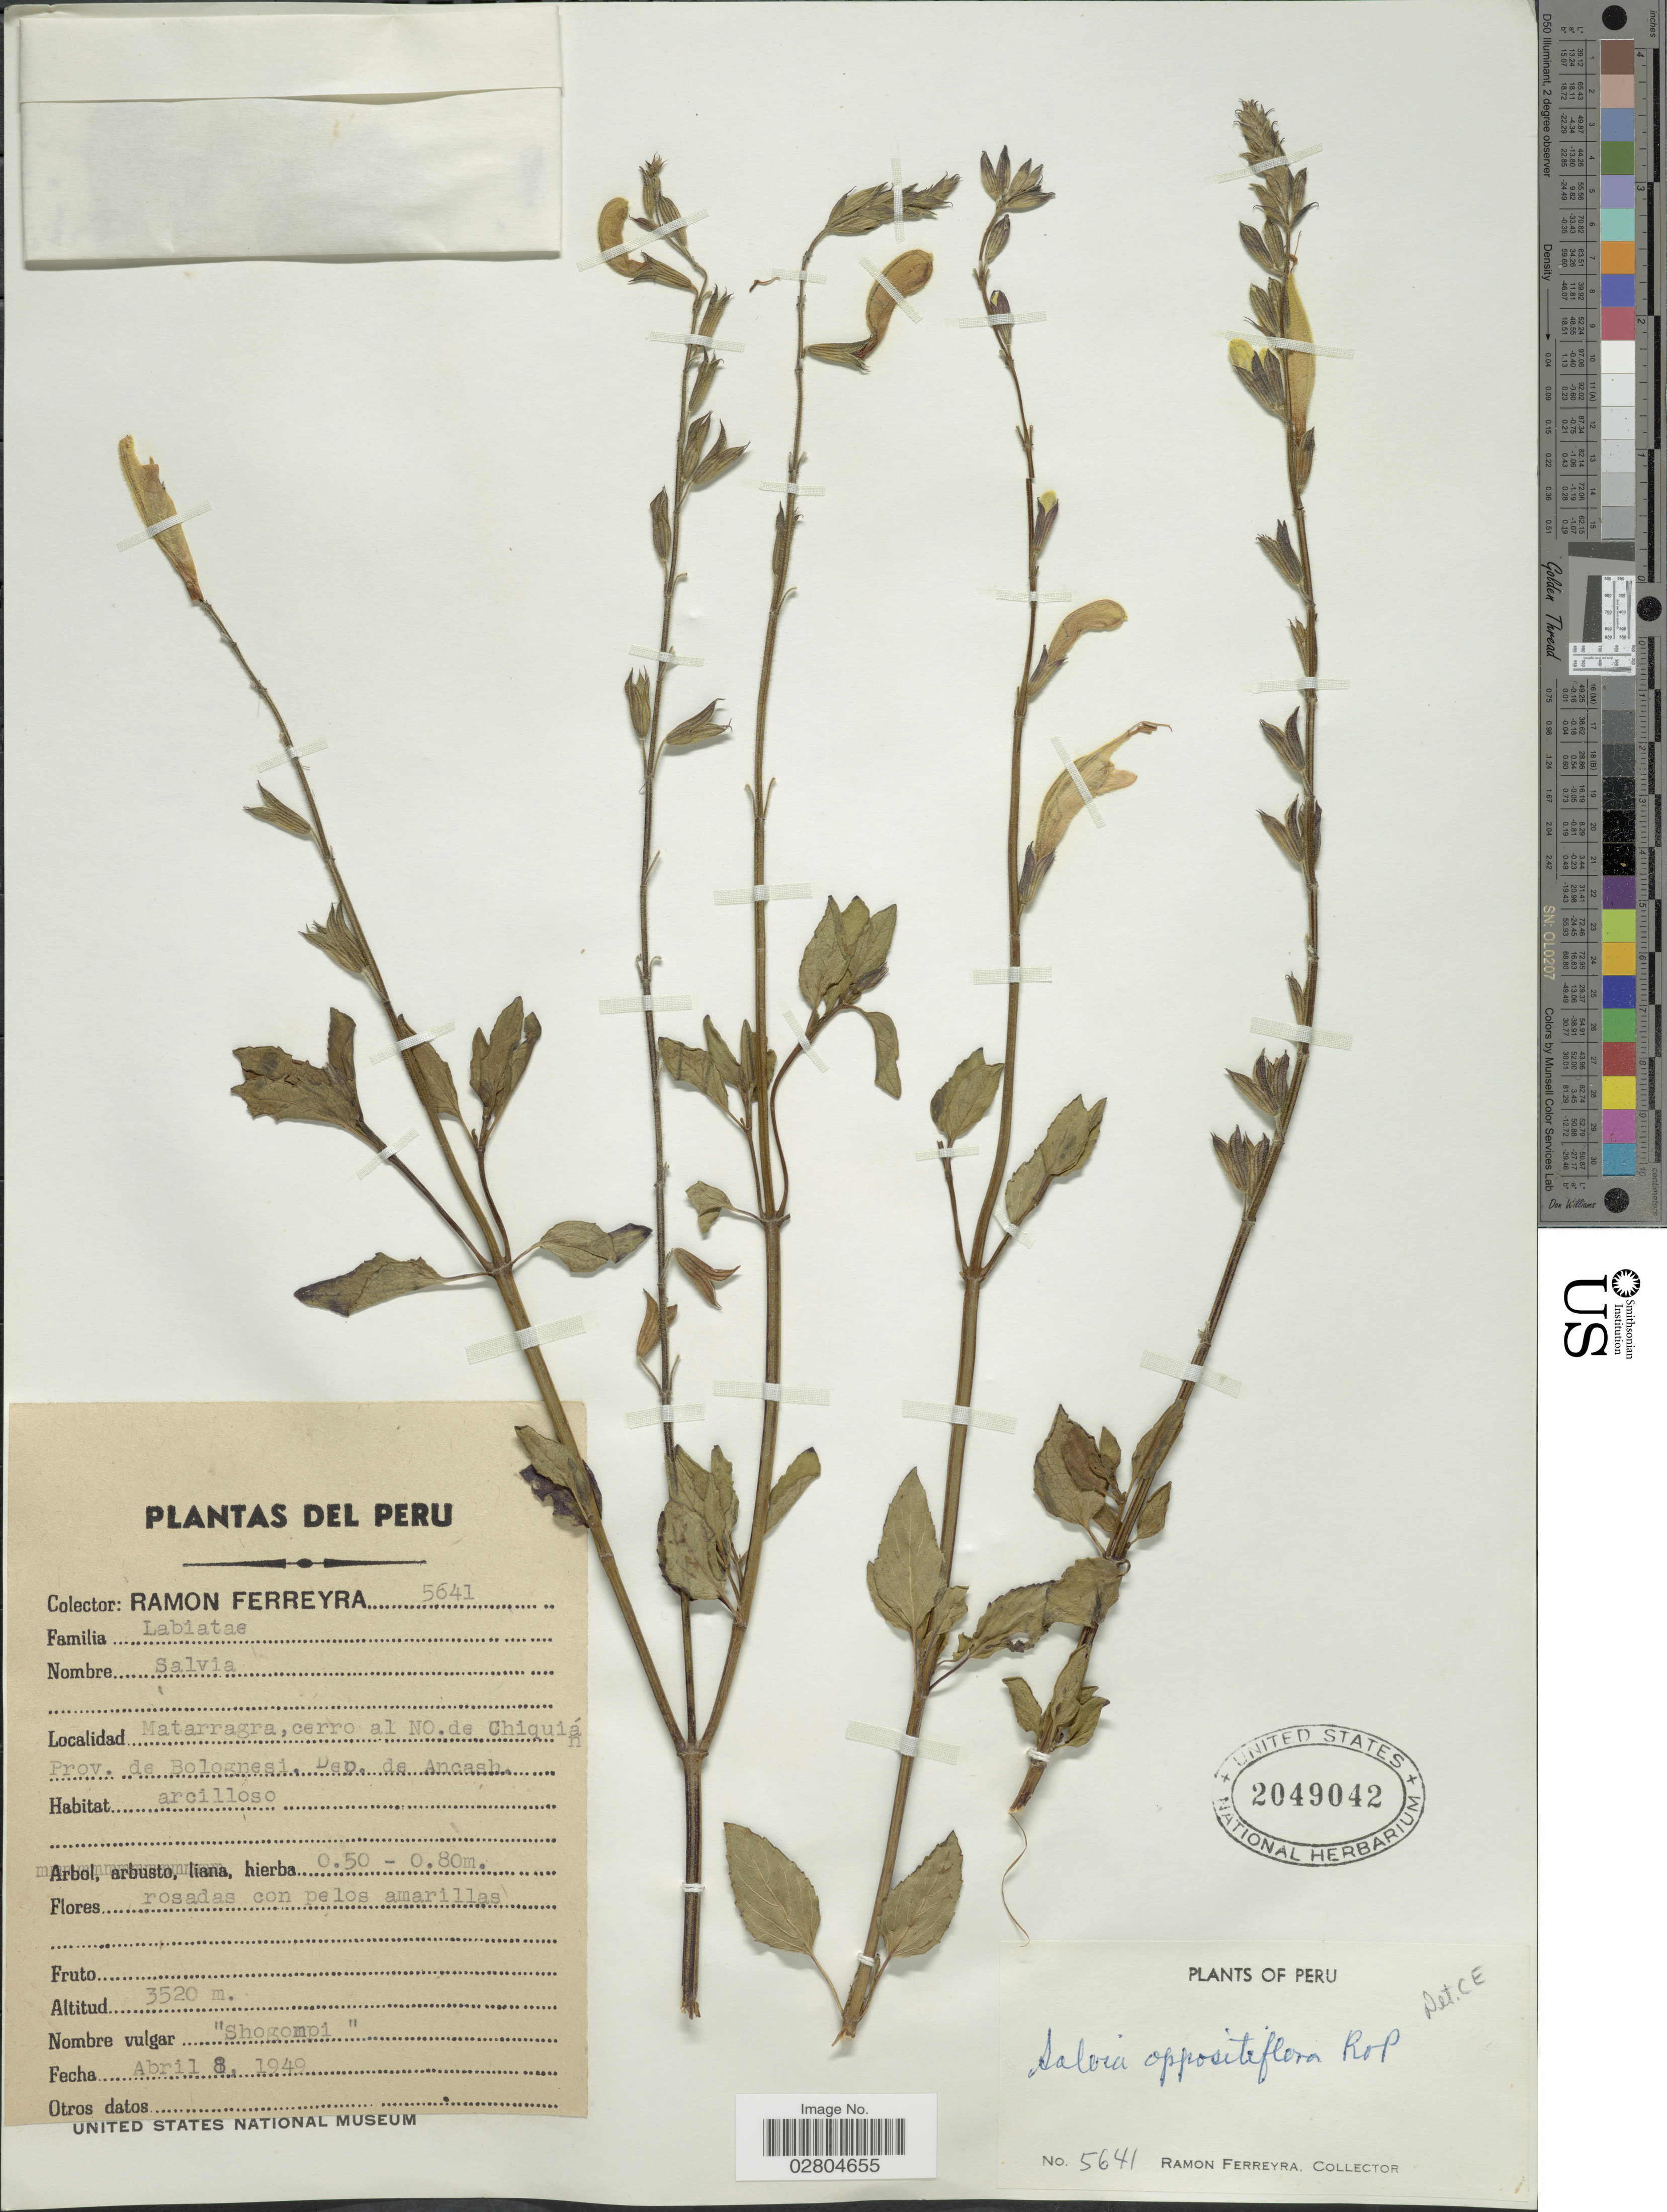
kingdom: Plantae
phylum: Tracheophyta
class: Magnoliopsida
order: Lamiales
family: Lamiaceae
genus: Salvia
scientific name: Salvia oppositiflora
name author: Ruiz & Pav.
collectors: R. A. Ferreyra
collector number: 5641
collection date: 1949-04-08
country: Peru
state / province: Ancash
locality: Matarragra, cerro al NO. de Chiquián. Prov. de Bolognesi. Dep. de Ancash.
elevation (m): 3520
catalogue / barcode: US 2049042